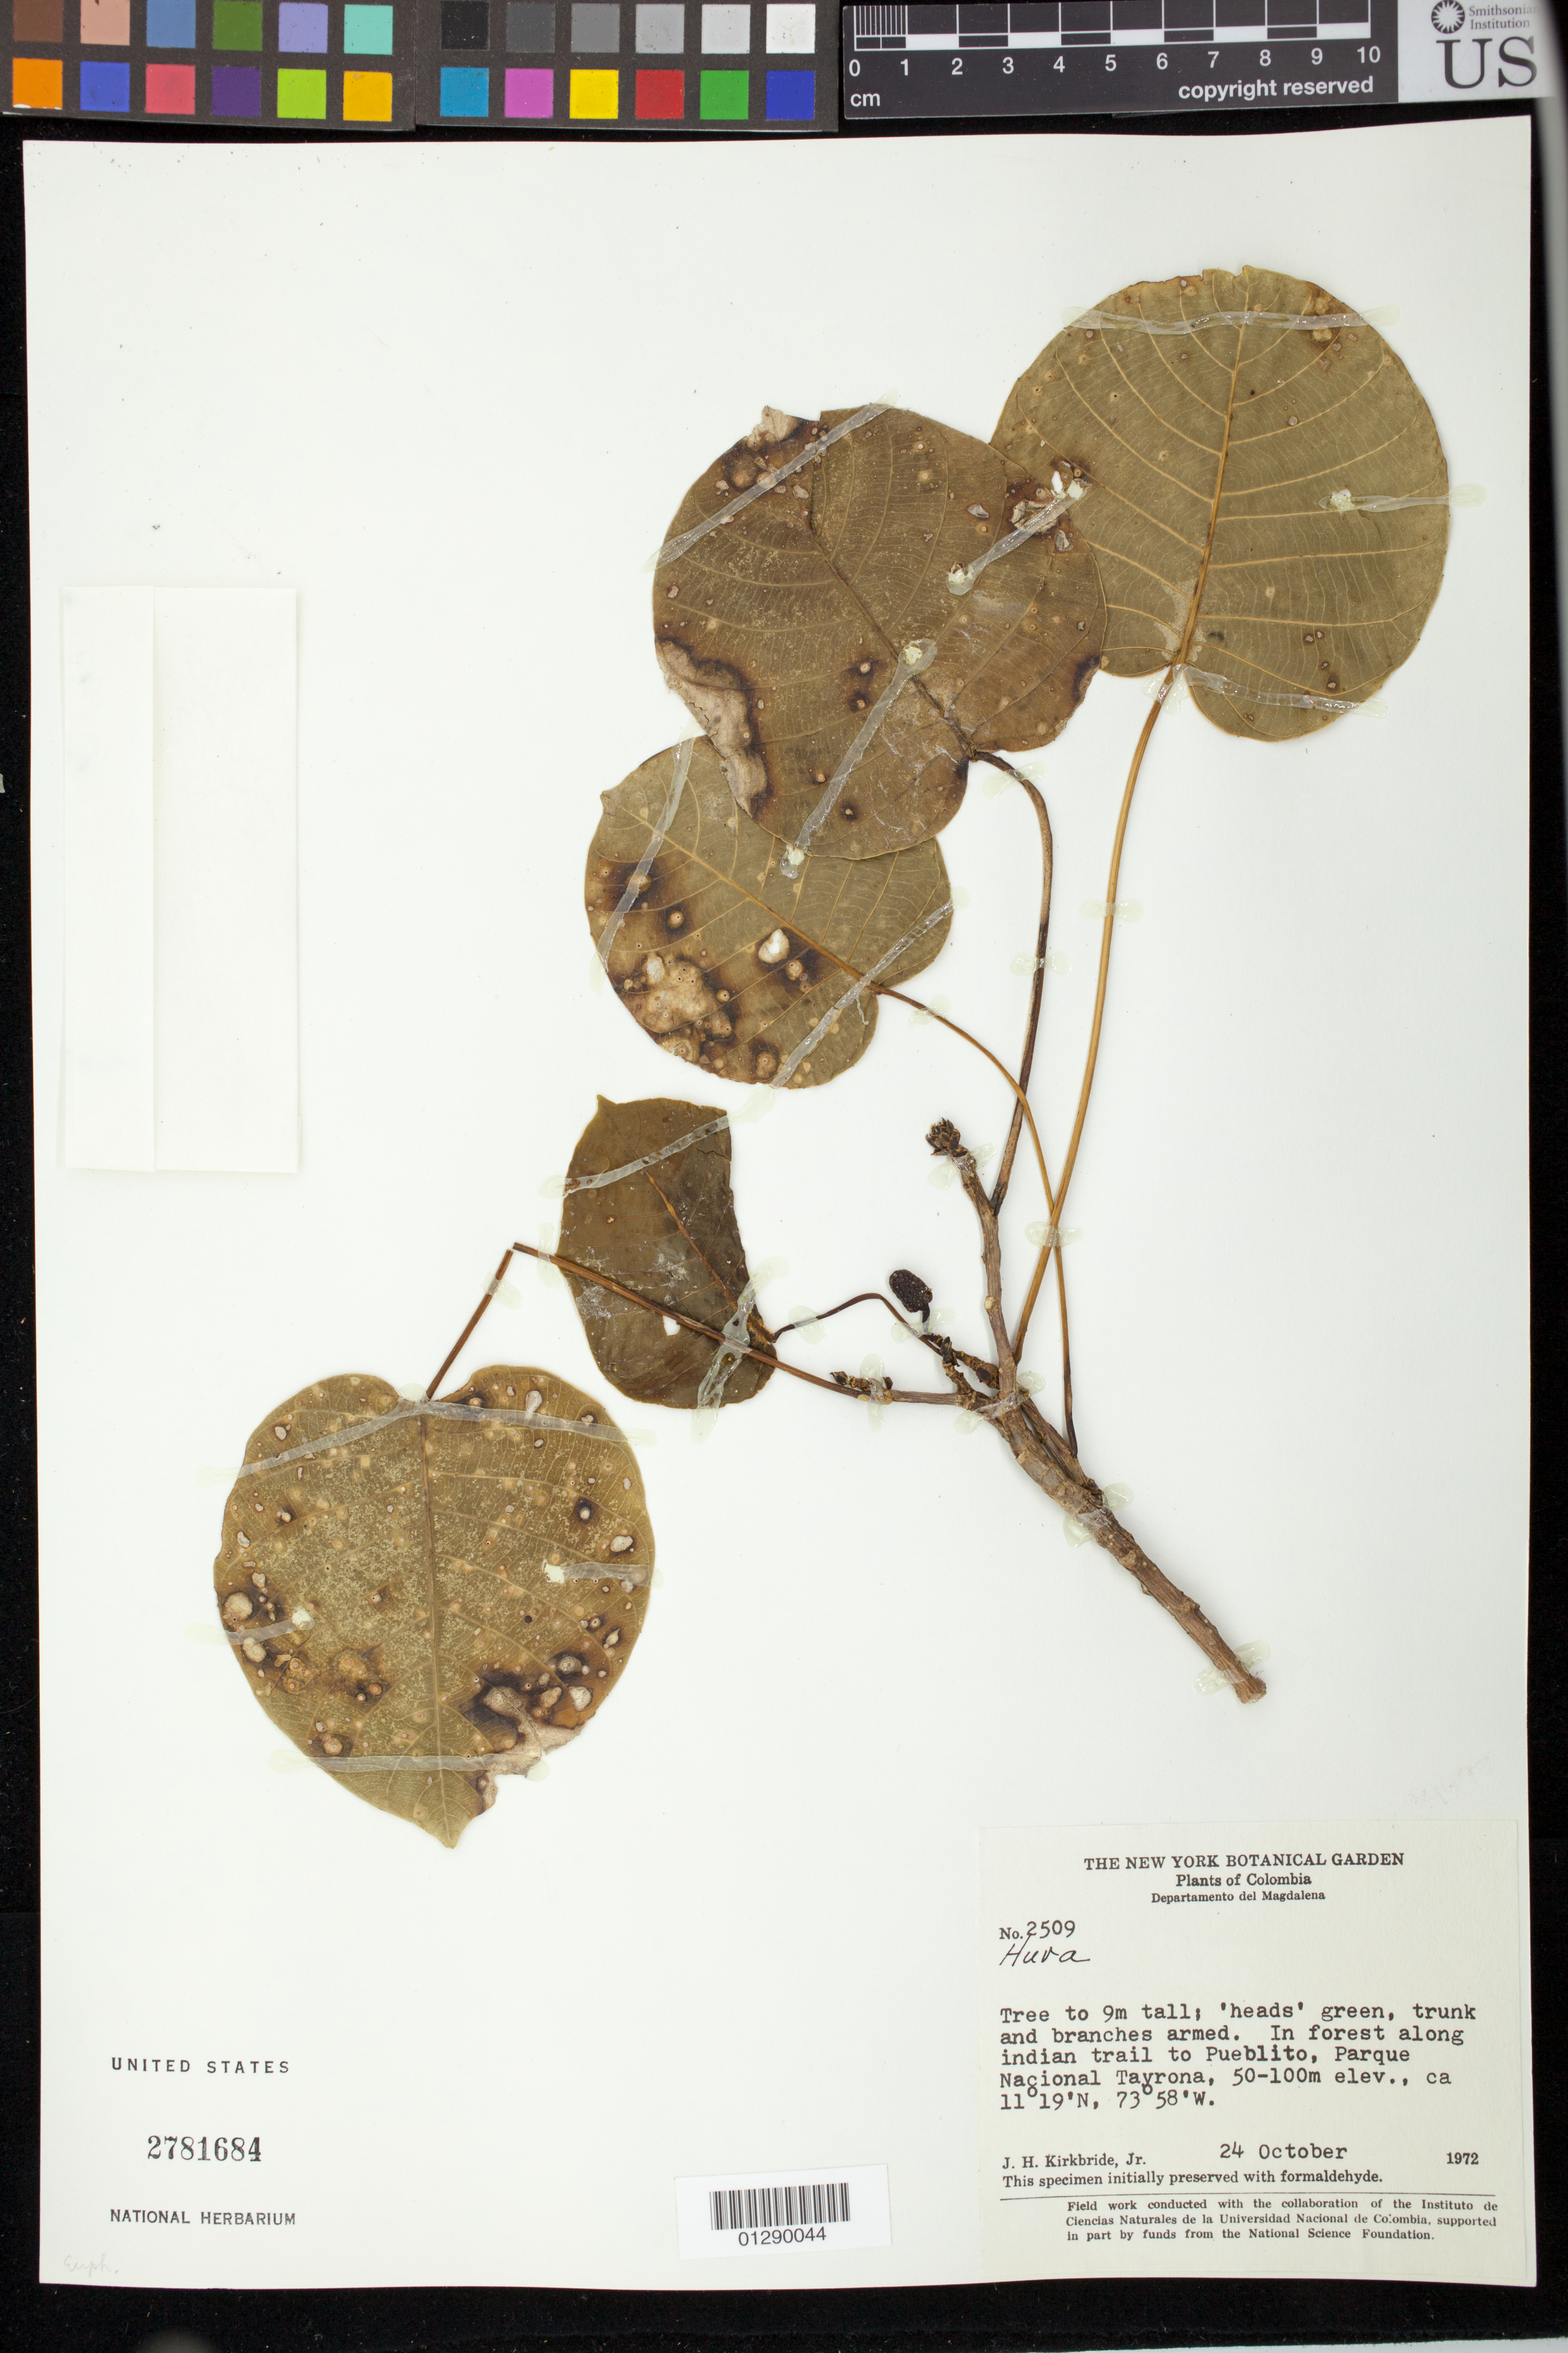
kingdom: Plantae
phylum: Tracheophyta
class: Magnoliopsida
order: Malpighiales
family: Euphorbiaceae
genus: Hura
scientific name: Hura sp.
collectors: J. H. Kirkbride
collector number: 2509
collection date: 1972-10-24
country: Colombia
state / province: Magdalena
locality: along indian trail to Pueblito, Parque Nacional Tayrona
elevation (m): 50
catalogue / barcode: US 2781684